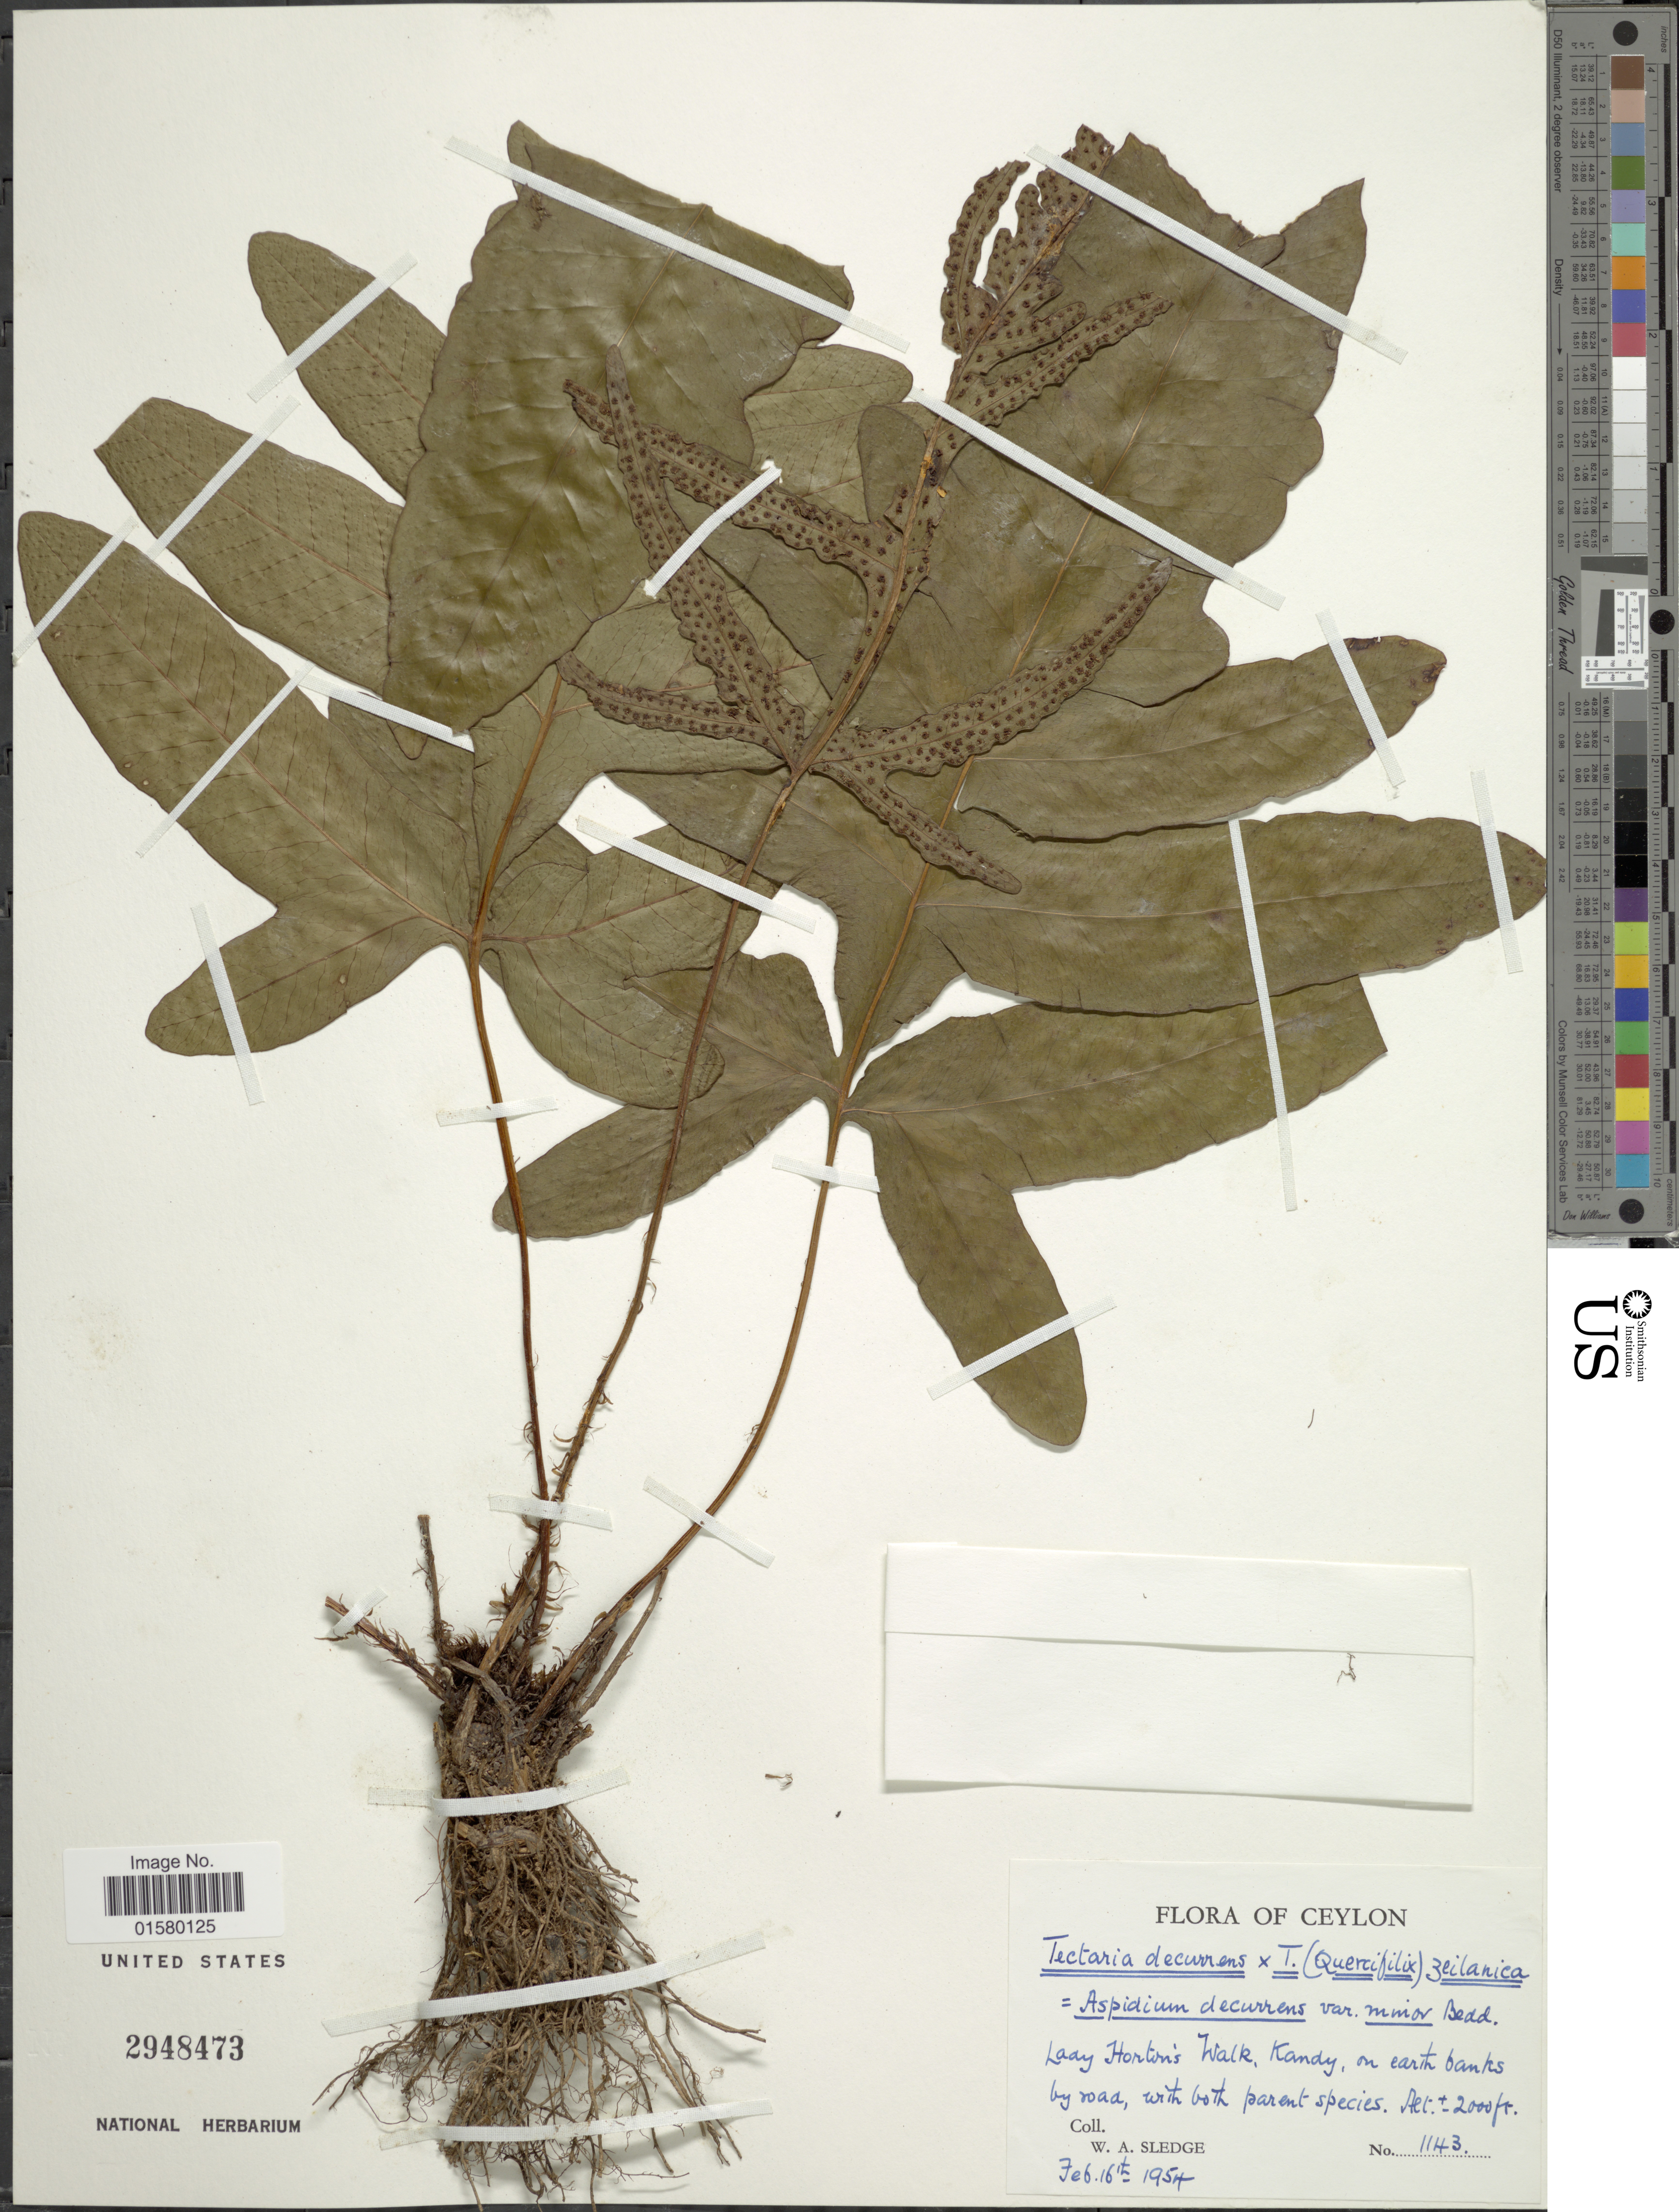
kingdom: Plantae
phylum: Tracheophyta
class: Polypodiopsida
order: Polypodiales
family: Tectariaceae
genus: Tectaria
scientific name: Tectaria decurrens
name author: (Presel.) Copel. in Elmer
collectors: W. A. Sledge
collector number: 1143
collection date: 1954-02-16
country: Sri Lanka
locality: Ceylon, Lady Horton's Walk, Kandy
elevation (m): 610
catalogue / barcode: US 2948473